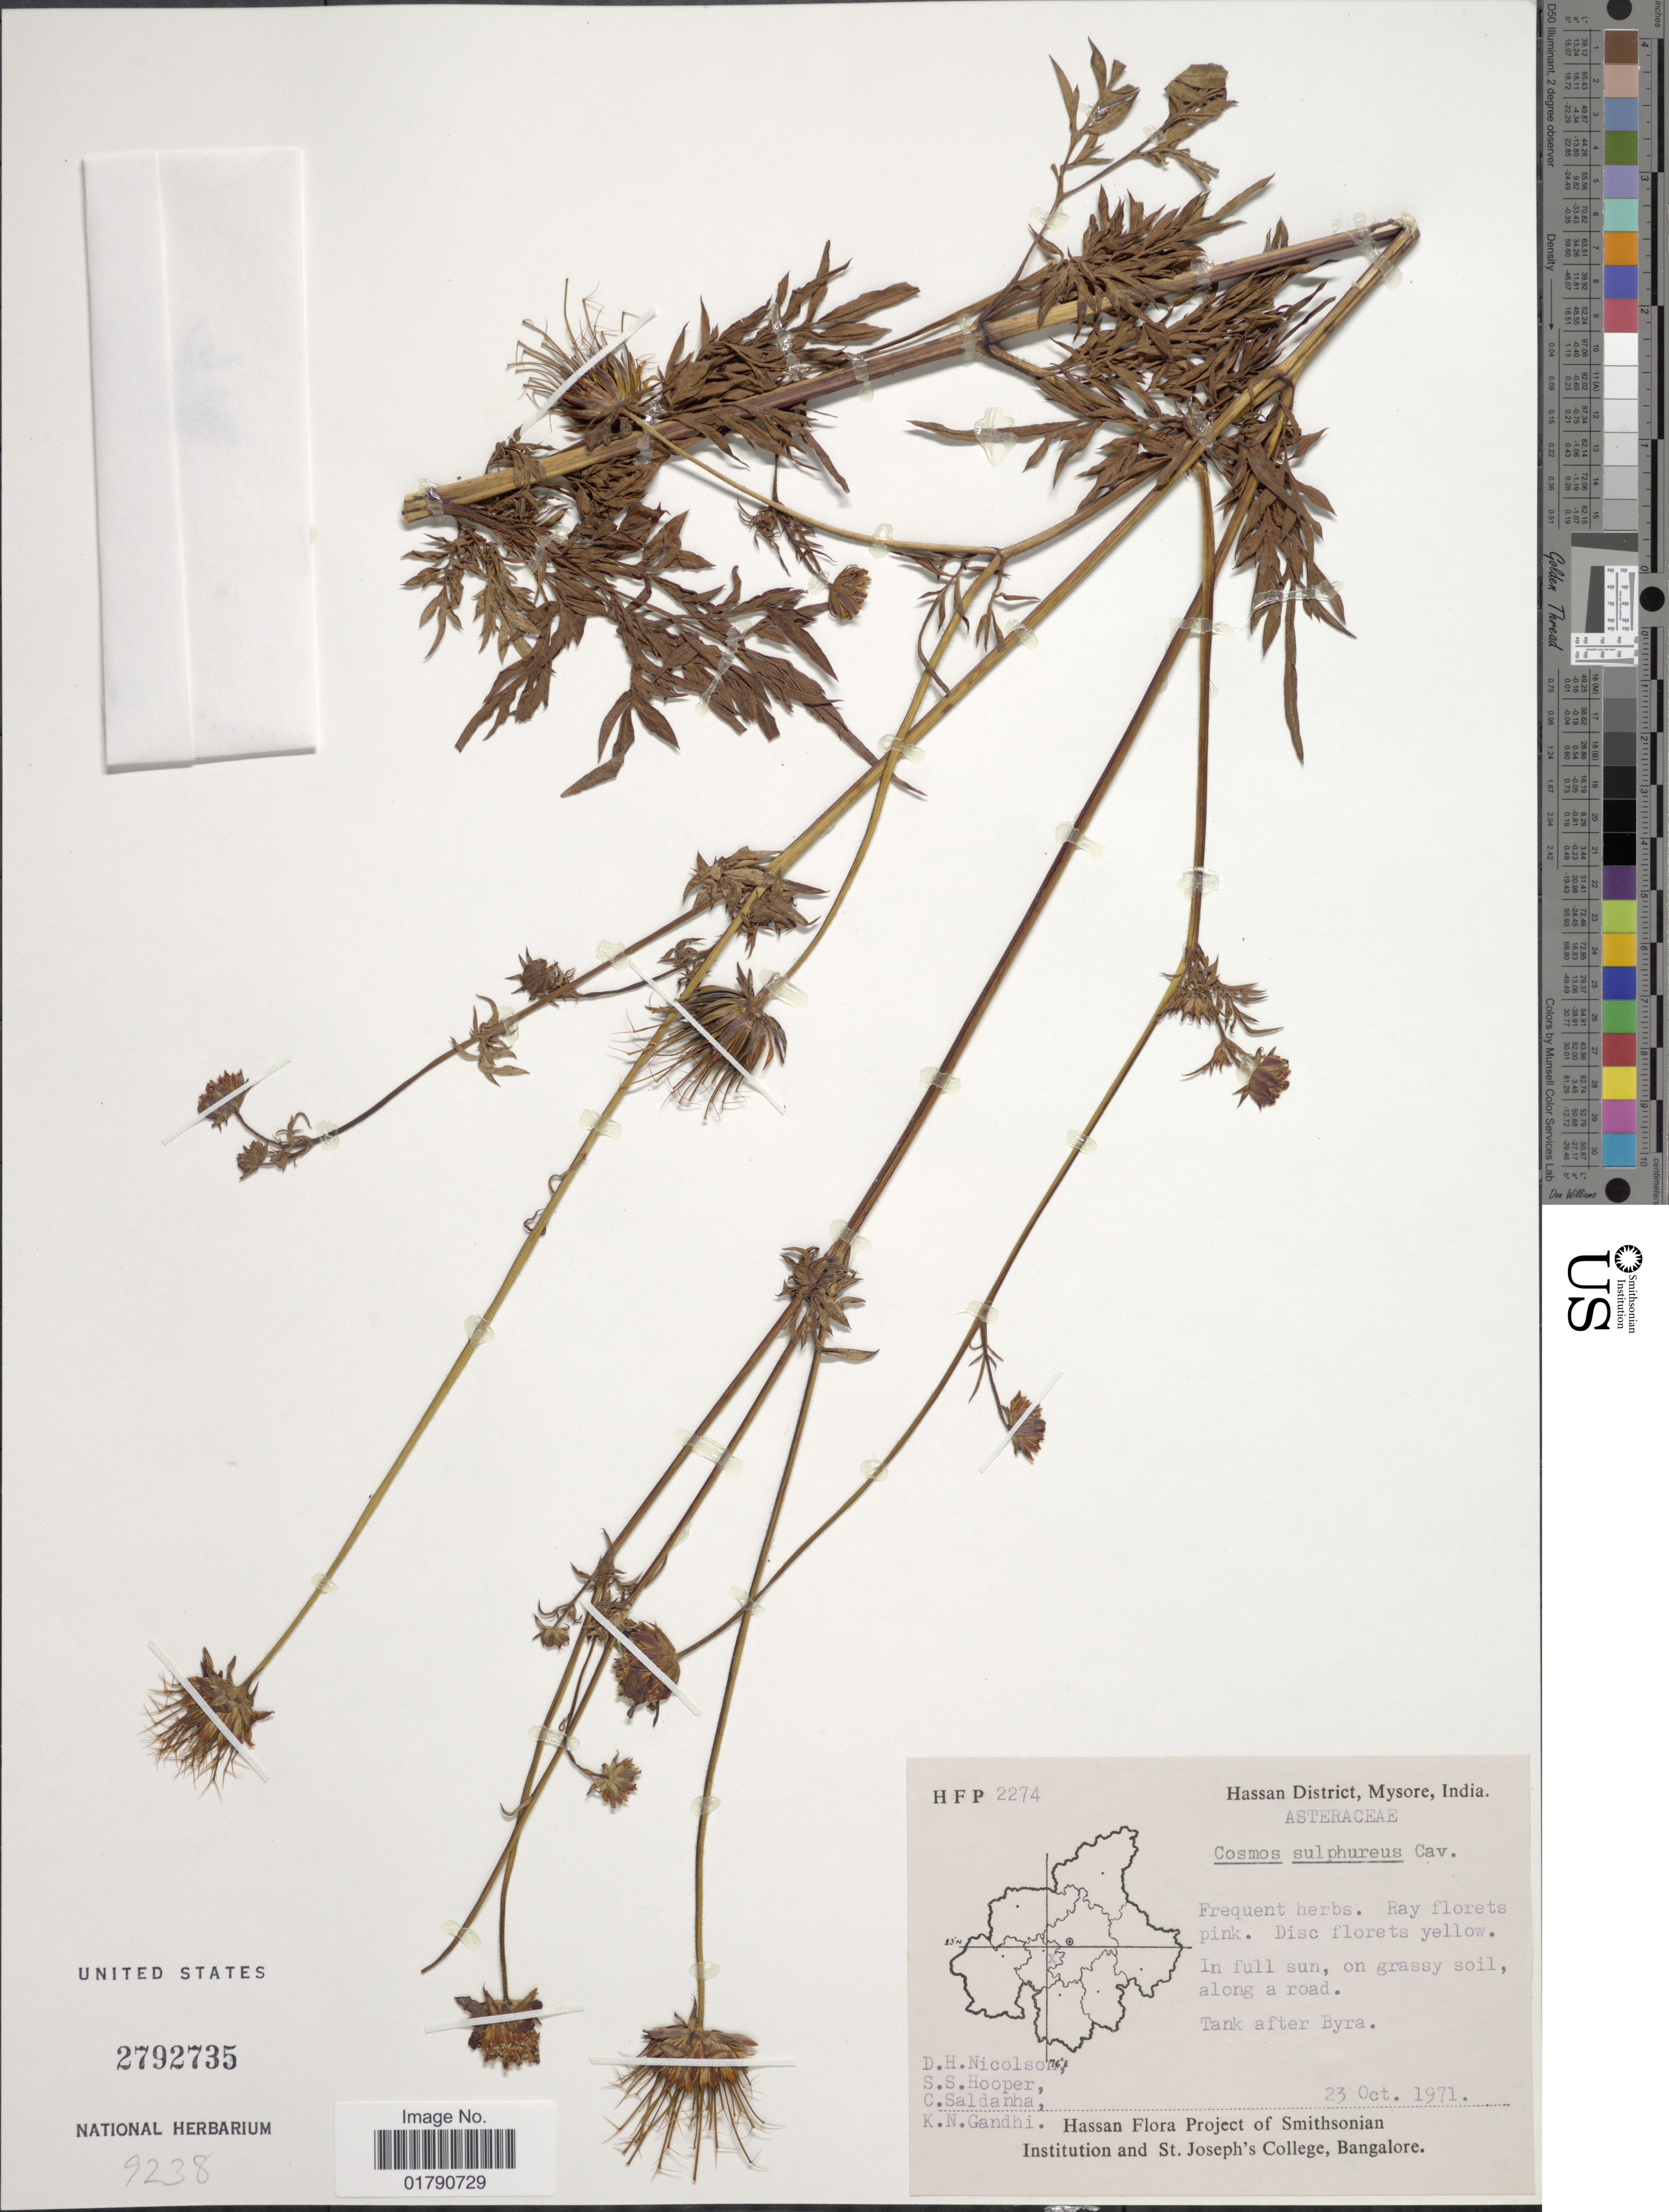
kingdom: Plantae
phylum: Tracheophyta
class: Magnoliopsida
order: Asterales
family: Asteraceae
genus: Cosmos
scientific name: Cosmos sulphureus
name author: Cav.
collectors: D. H. Nicolson, S. S. Hooper, C. Saldanha & K. N. Gandhi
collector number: HFP2274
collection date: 1971-10-23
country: India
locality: Hassan District, Mysore, Tank after Byra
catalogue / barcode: US 2792735